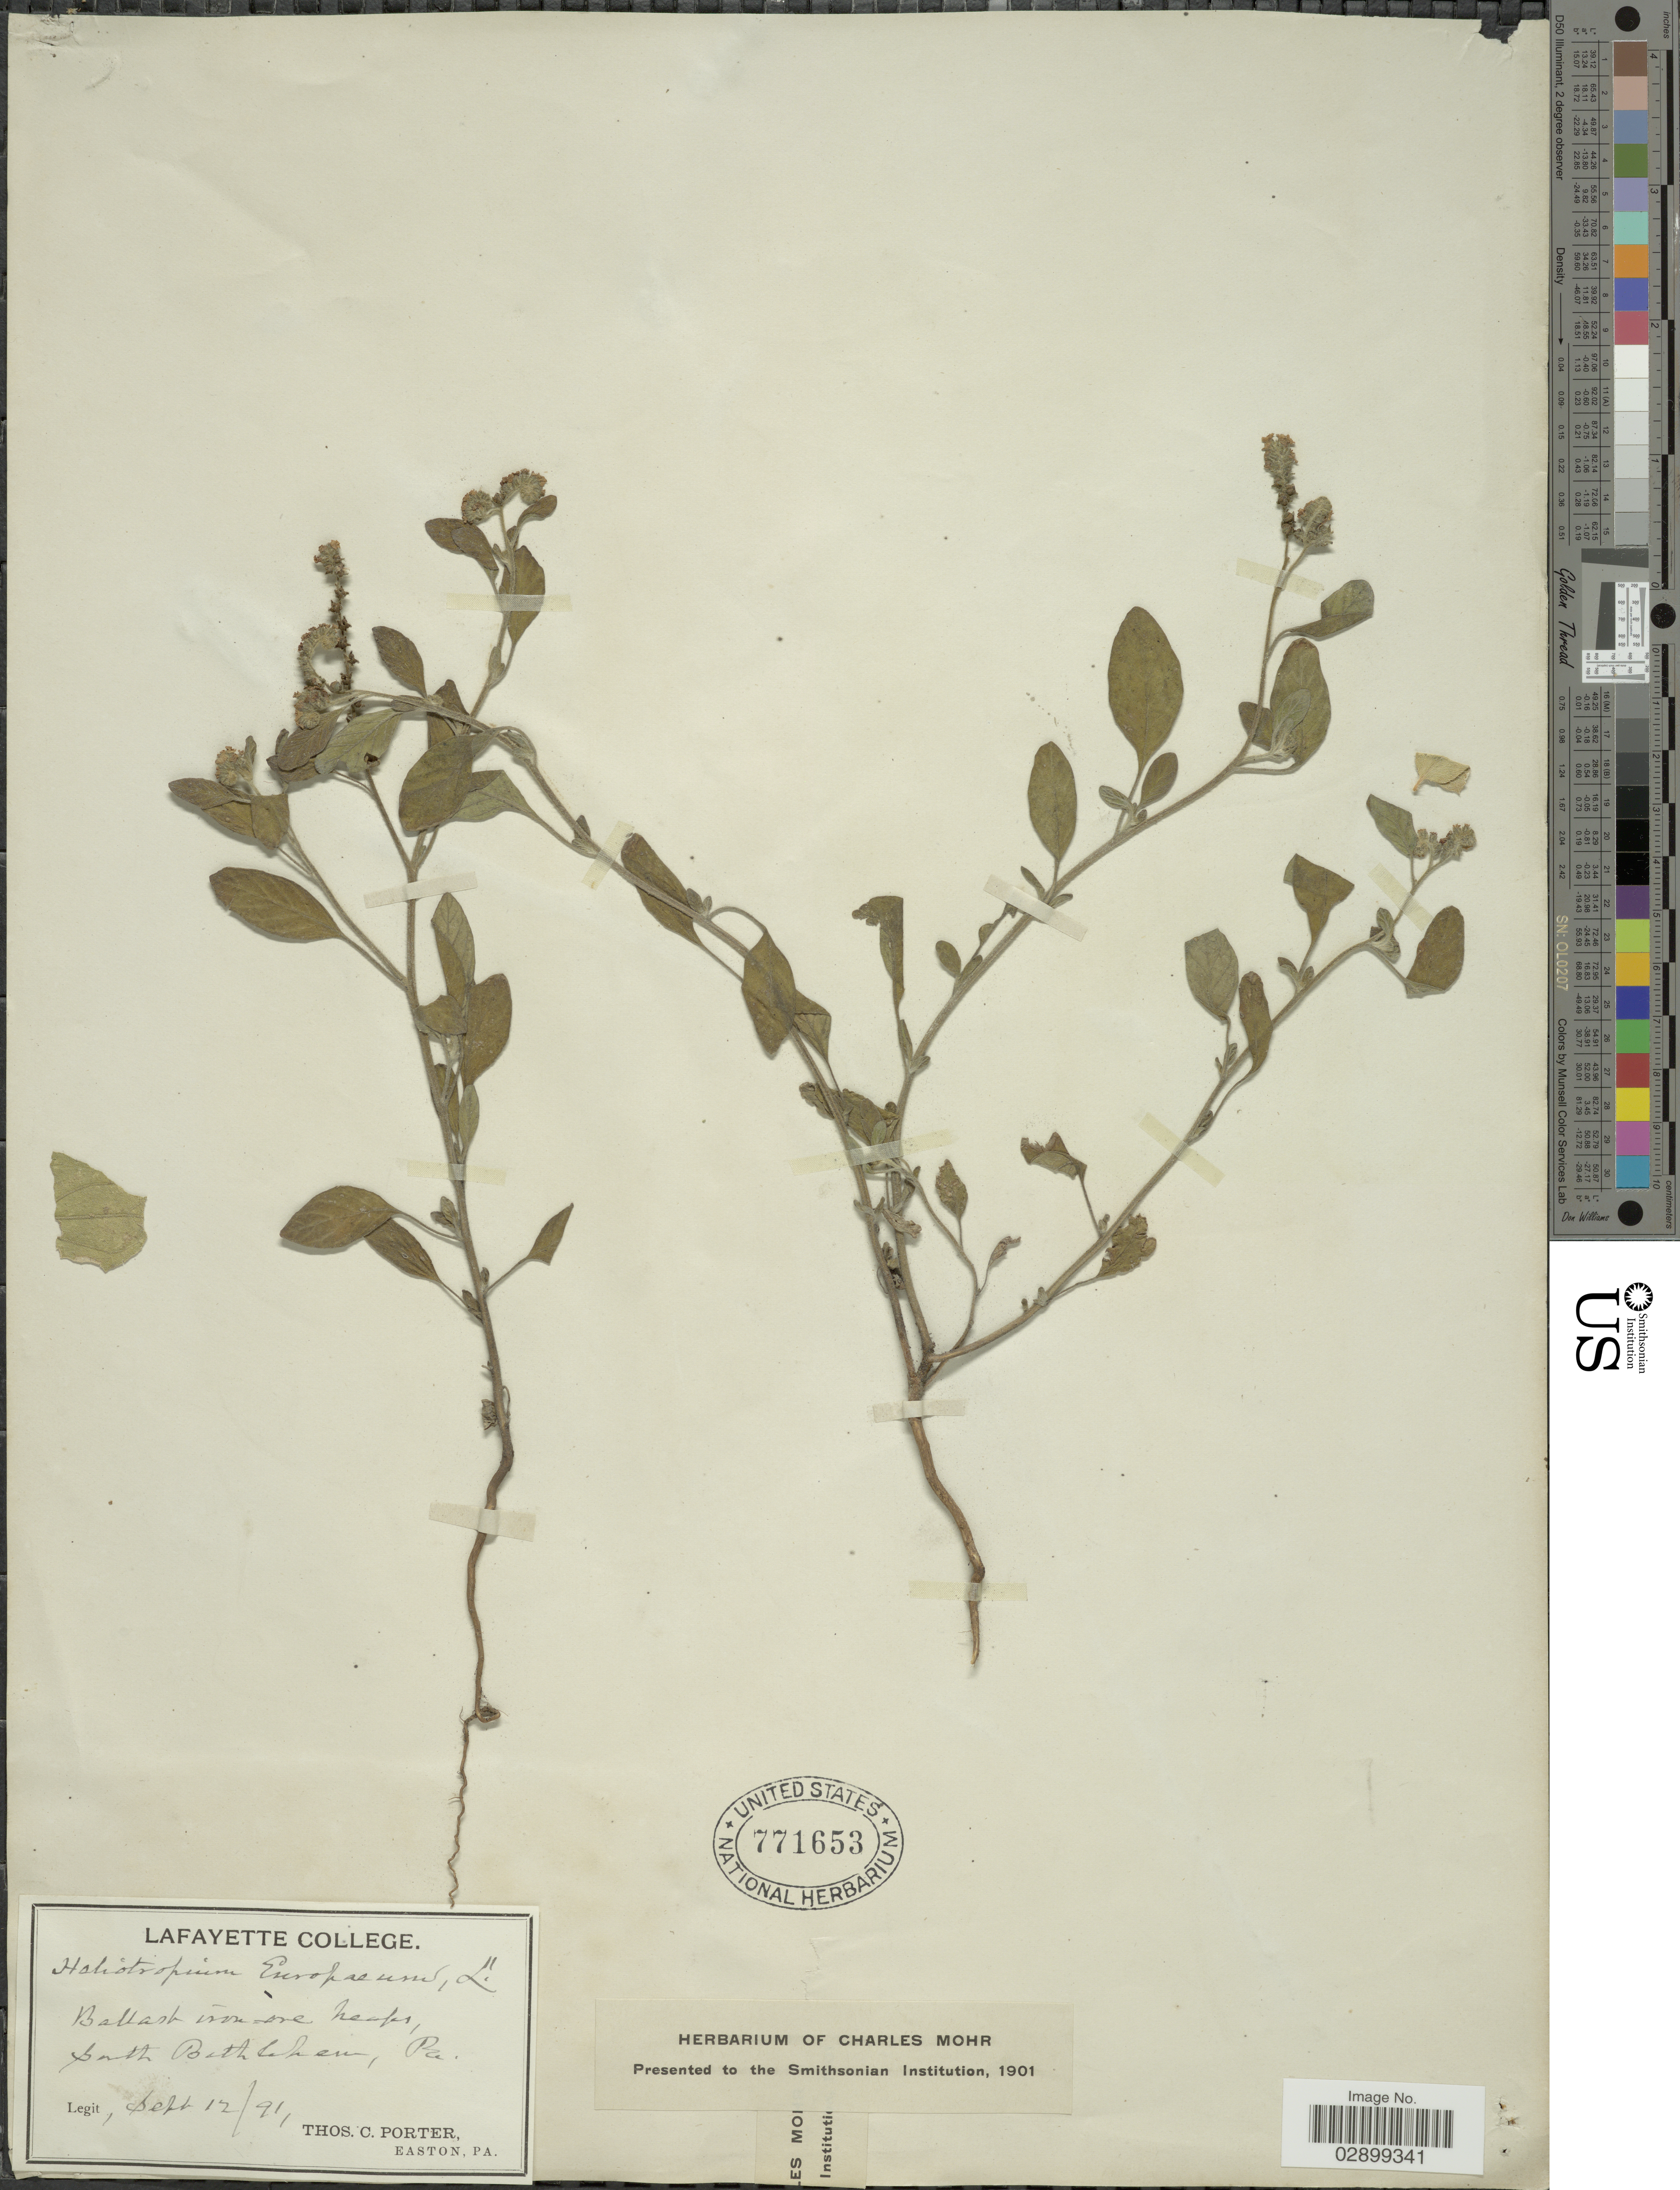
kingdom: Plantae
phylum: Tracheophyta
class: Magnoliopsida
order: Boraginales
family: Heliotropiaceae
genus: Heliotropium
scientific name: Heliotropium europaeum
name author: L.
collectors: T. Porter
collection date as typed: Transcribed d/m/y: 12/9/91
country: United States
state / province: Pennsylvania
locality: Ballast iron-ore heaps, South Bethlehem.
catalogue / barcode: US 771653